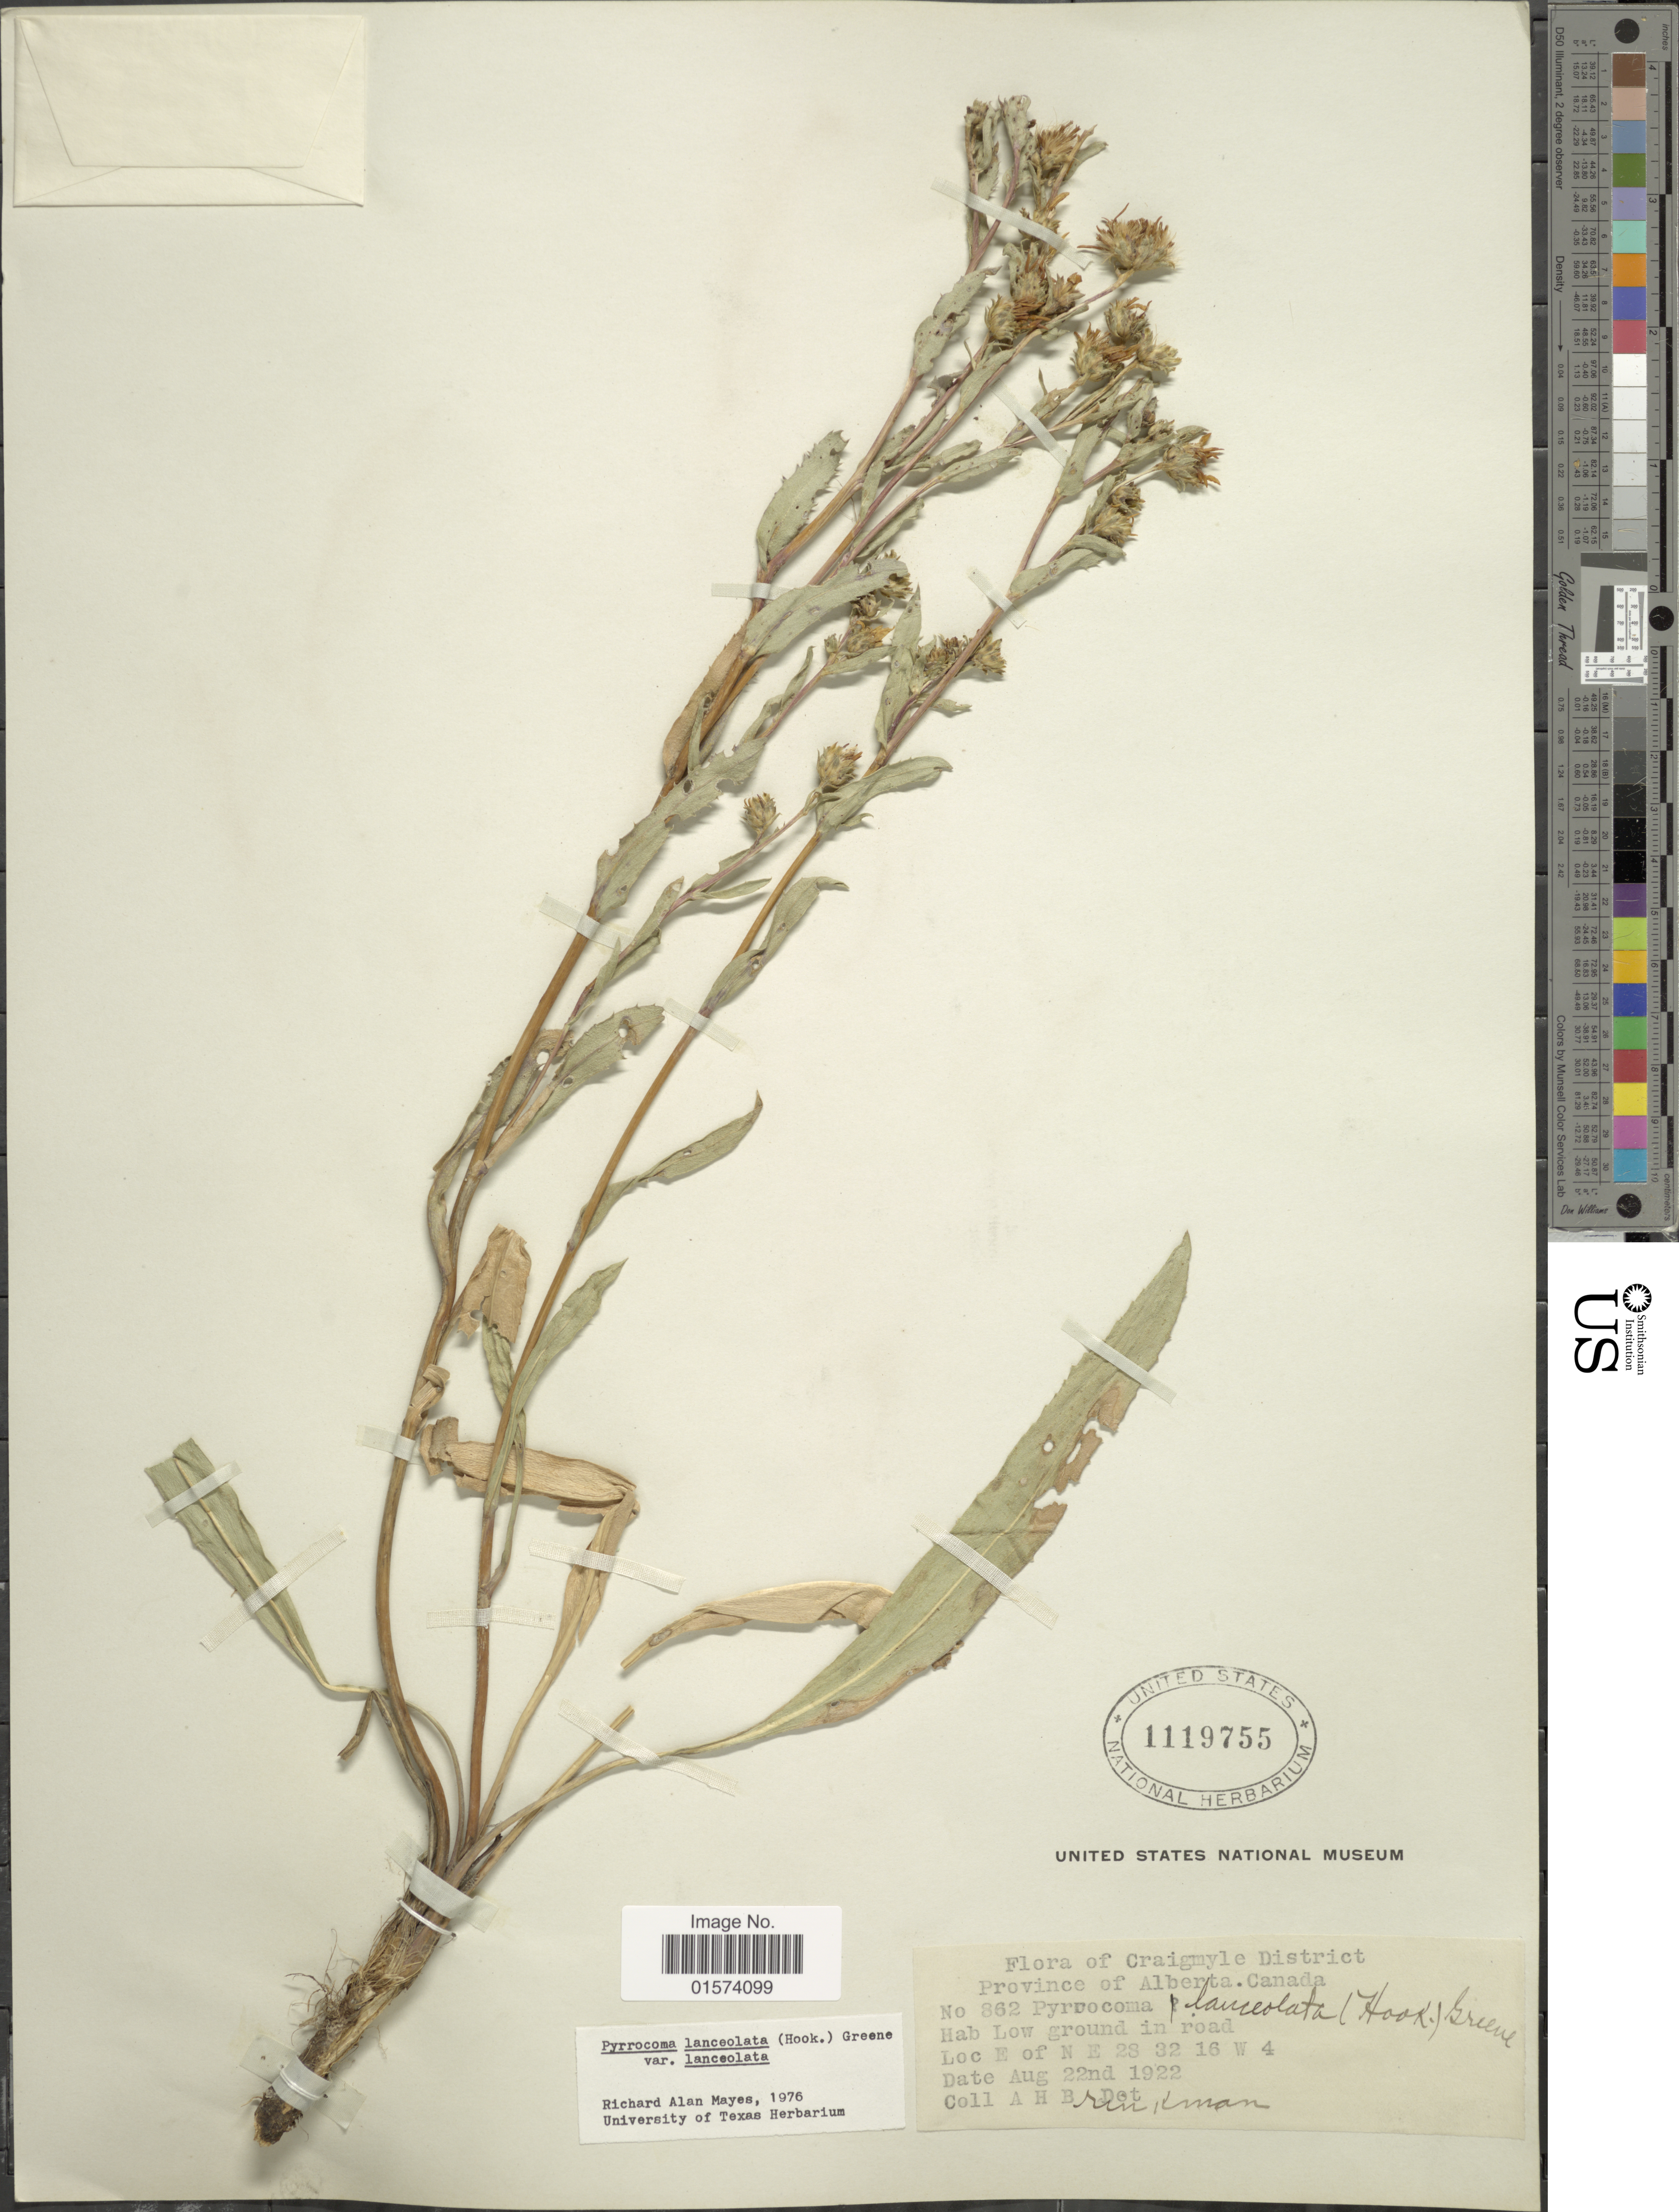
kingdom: Plantae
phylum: Tracheophyta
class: Magnoliopsida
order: Asterales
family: Asteraceae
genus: Pyrrocoma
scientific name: Pyrrocoma lanceolata var. lanceolata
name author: (Hook.) Greene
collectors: A. Brinkman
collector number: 862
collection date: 1922-08-22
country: Canada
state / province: Alberta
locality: Low ground in road, E of N E 28 32 16 W 4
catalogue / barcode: US 1119755